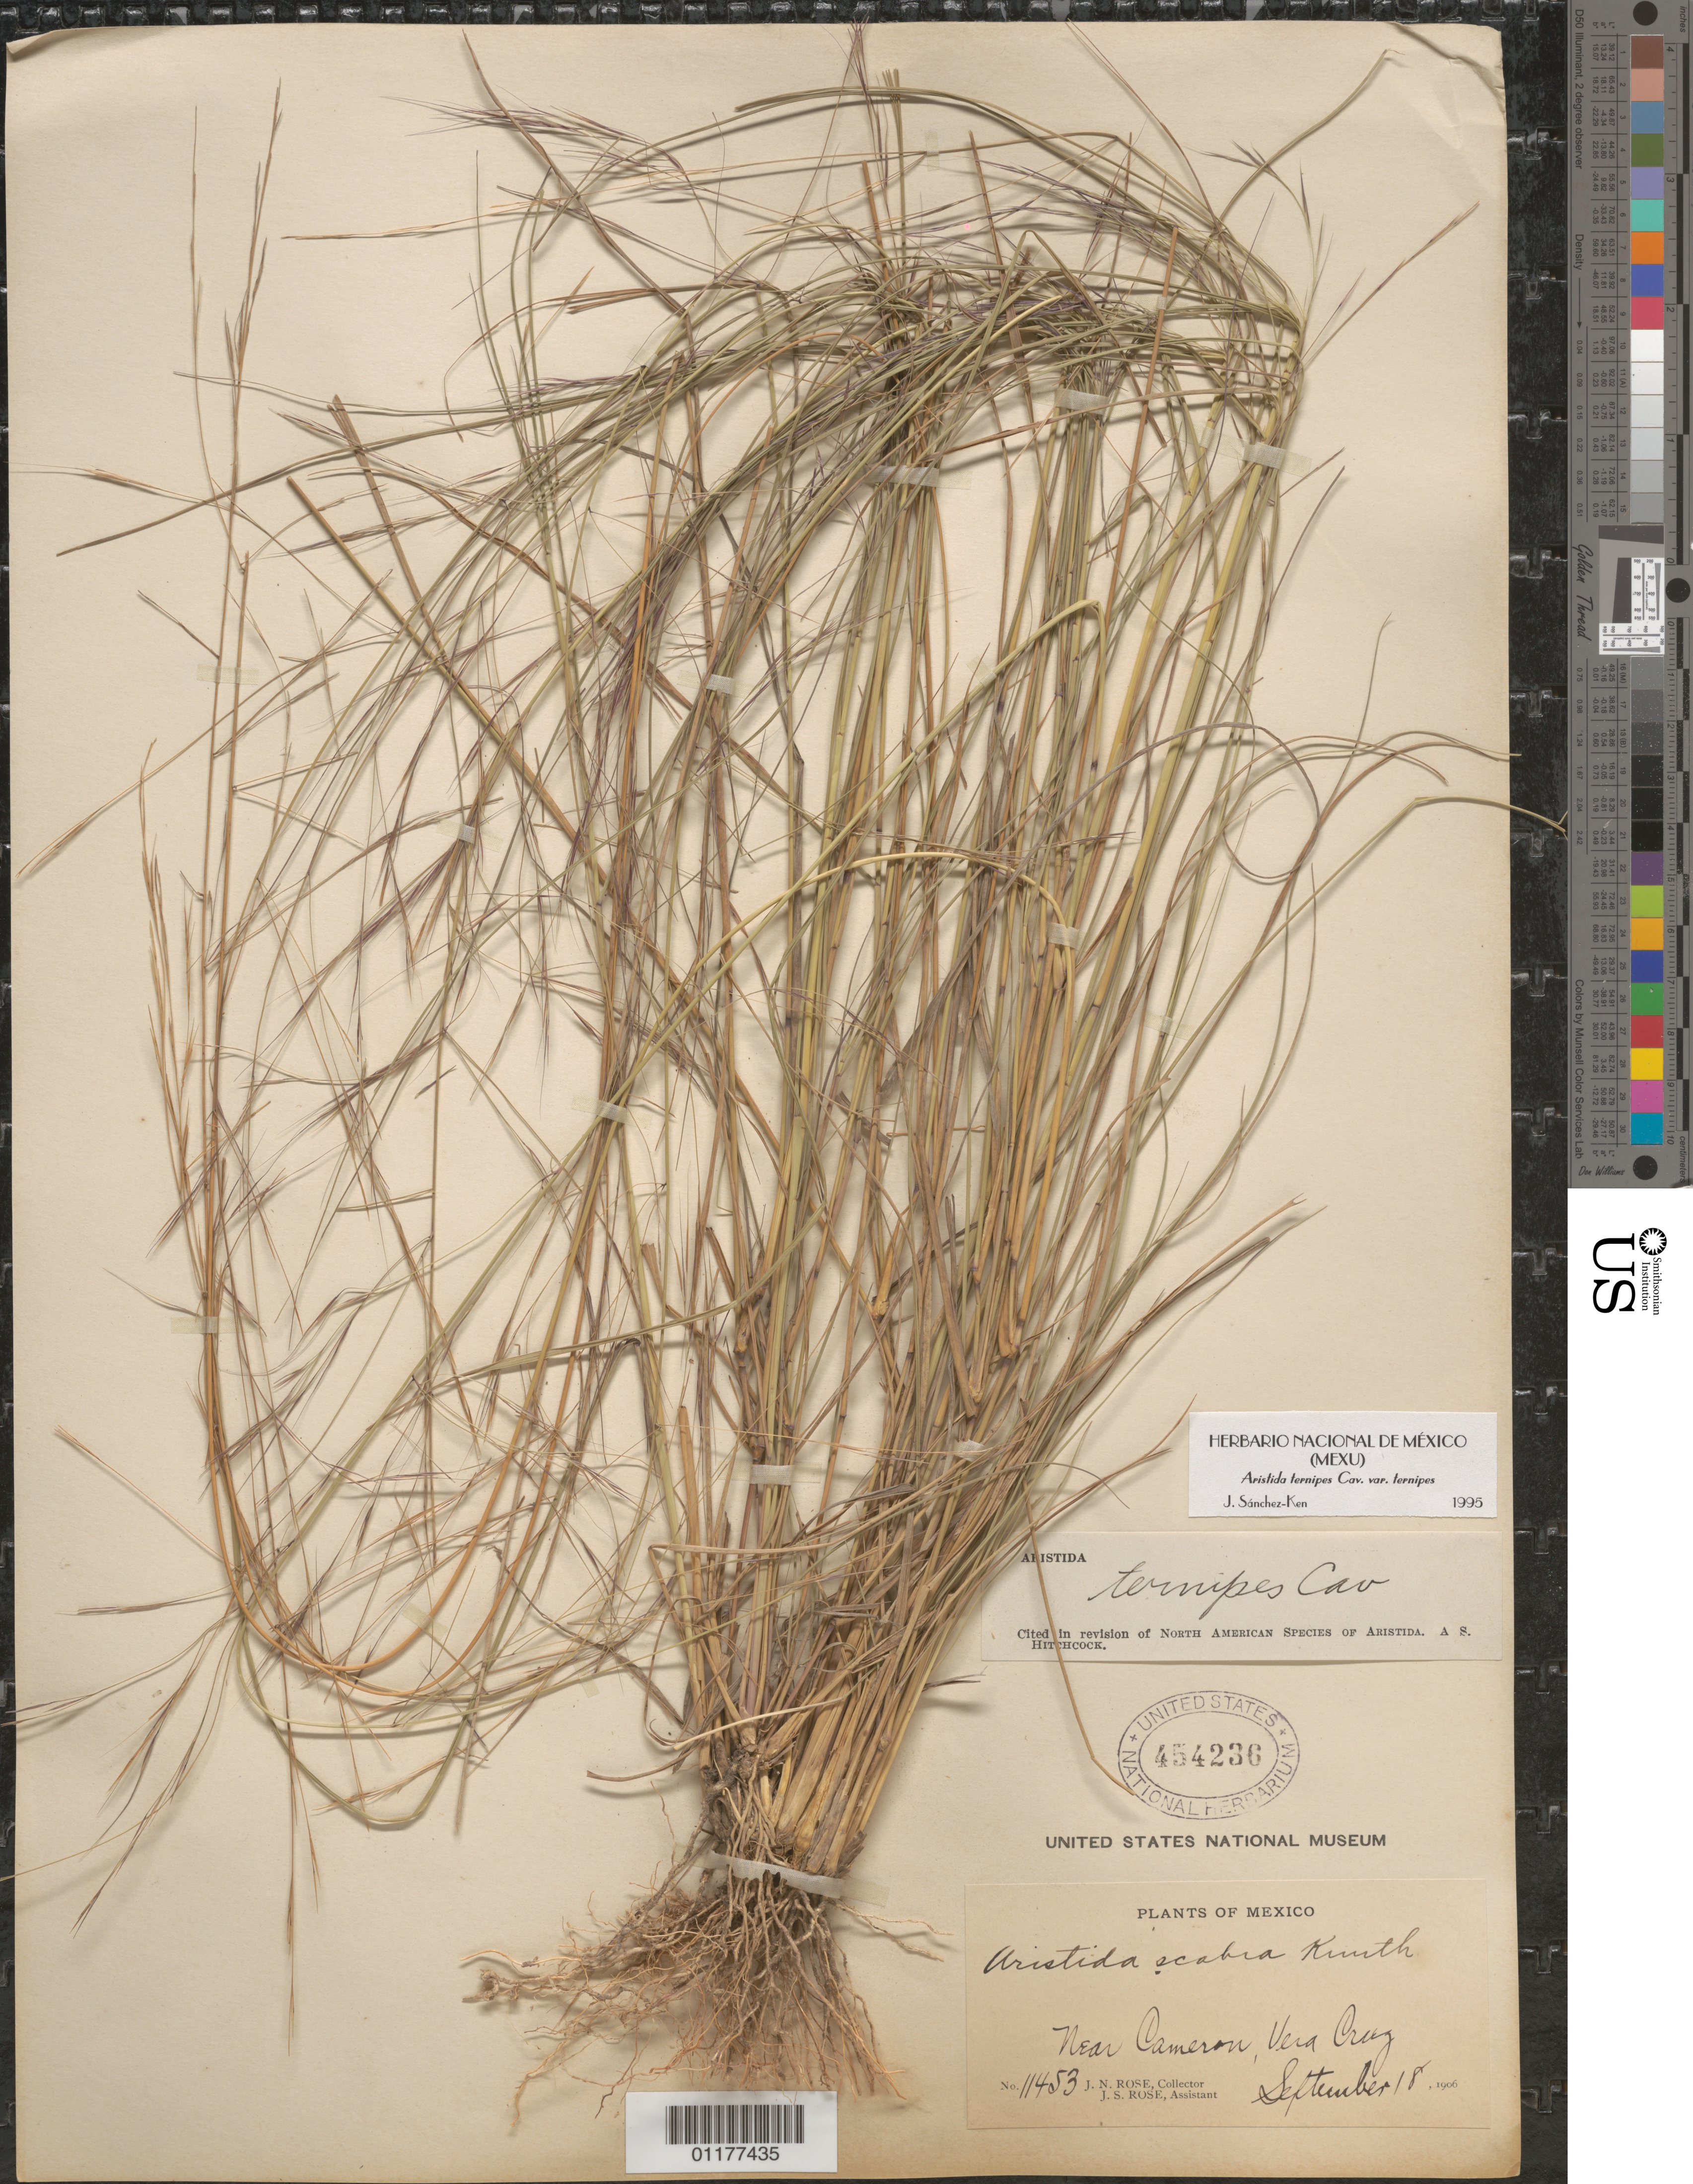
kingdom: Plantae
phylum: Tracheophyta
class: Liliopsida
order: Poales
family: Poaceae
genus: Aristida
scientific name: Aristida ternipes var. ternipes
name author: Cav.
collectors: J. N. Rose & L. B. Rose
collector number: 11453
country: Mexico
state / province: Veracruz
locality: Near Cameron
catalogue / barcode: US 454236